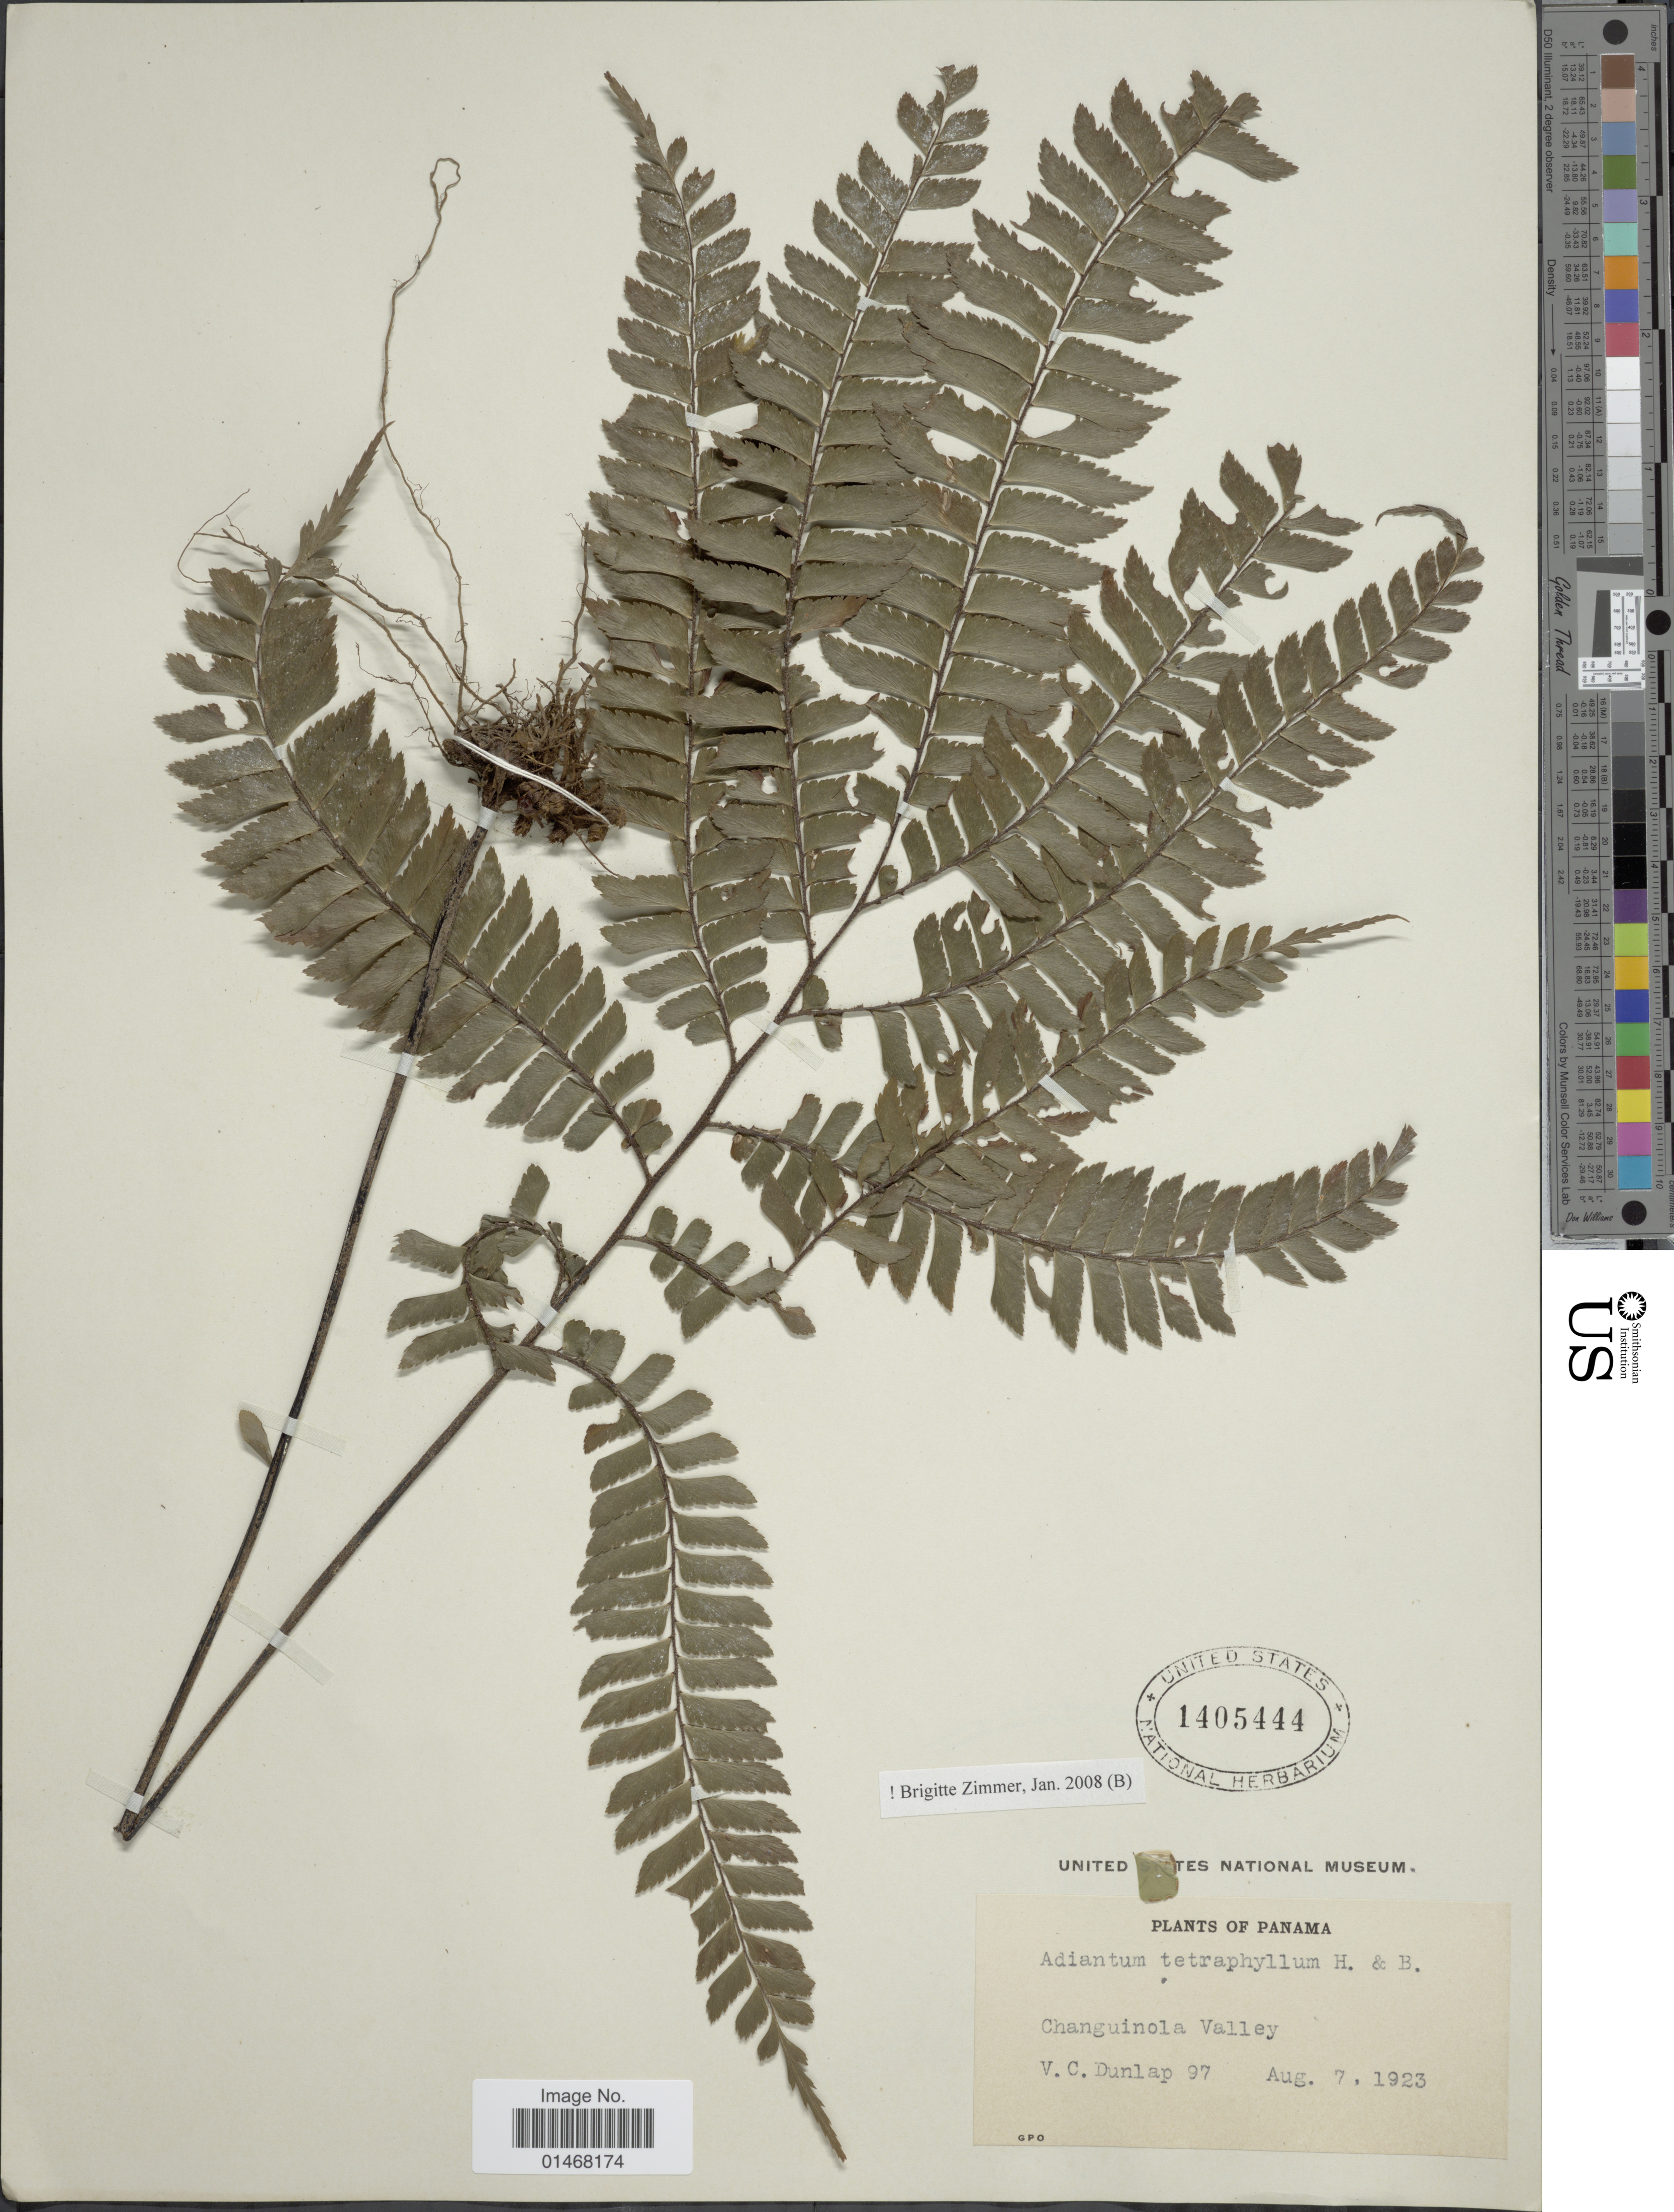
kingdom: Plantae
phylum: Tracheophyta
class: Polypodiopsida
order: Polypodiales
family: Pteridaceae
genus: Adiantum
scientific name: Adiantum tetraphyllum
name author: Humb. & Bonpl. ex Willd.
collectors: V. C. Dunlap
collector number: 97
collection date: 1923-08-07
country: Panama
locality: Changuinola Valley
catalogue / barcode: US 140544